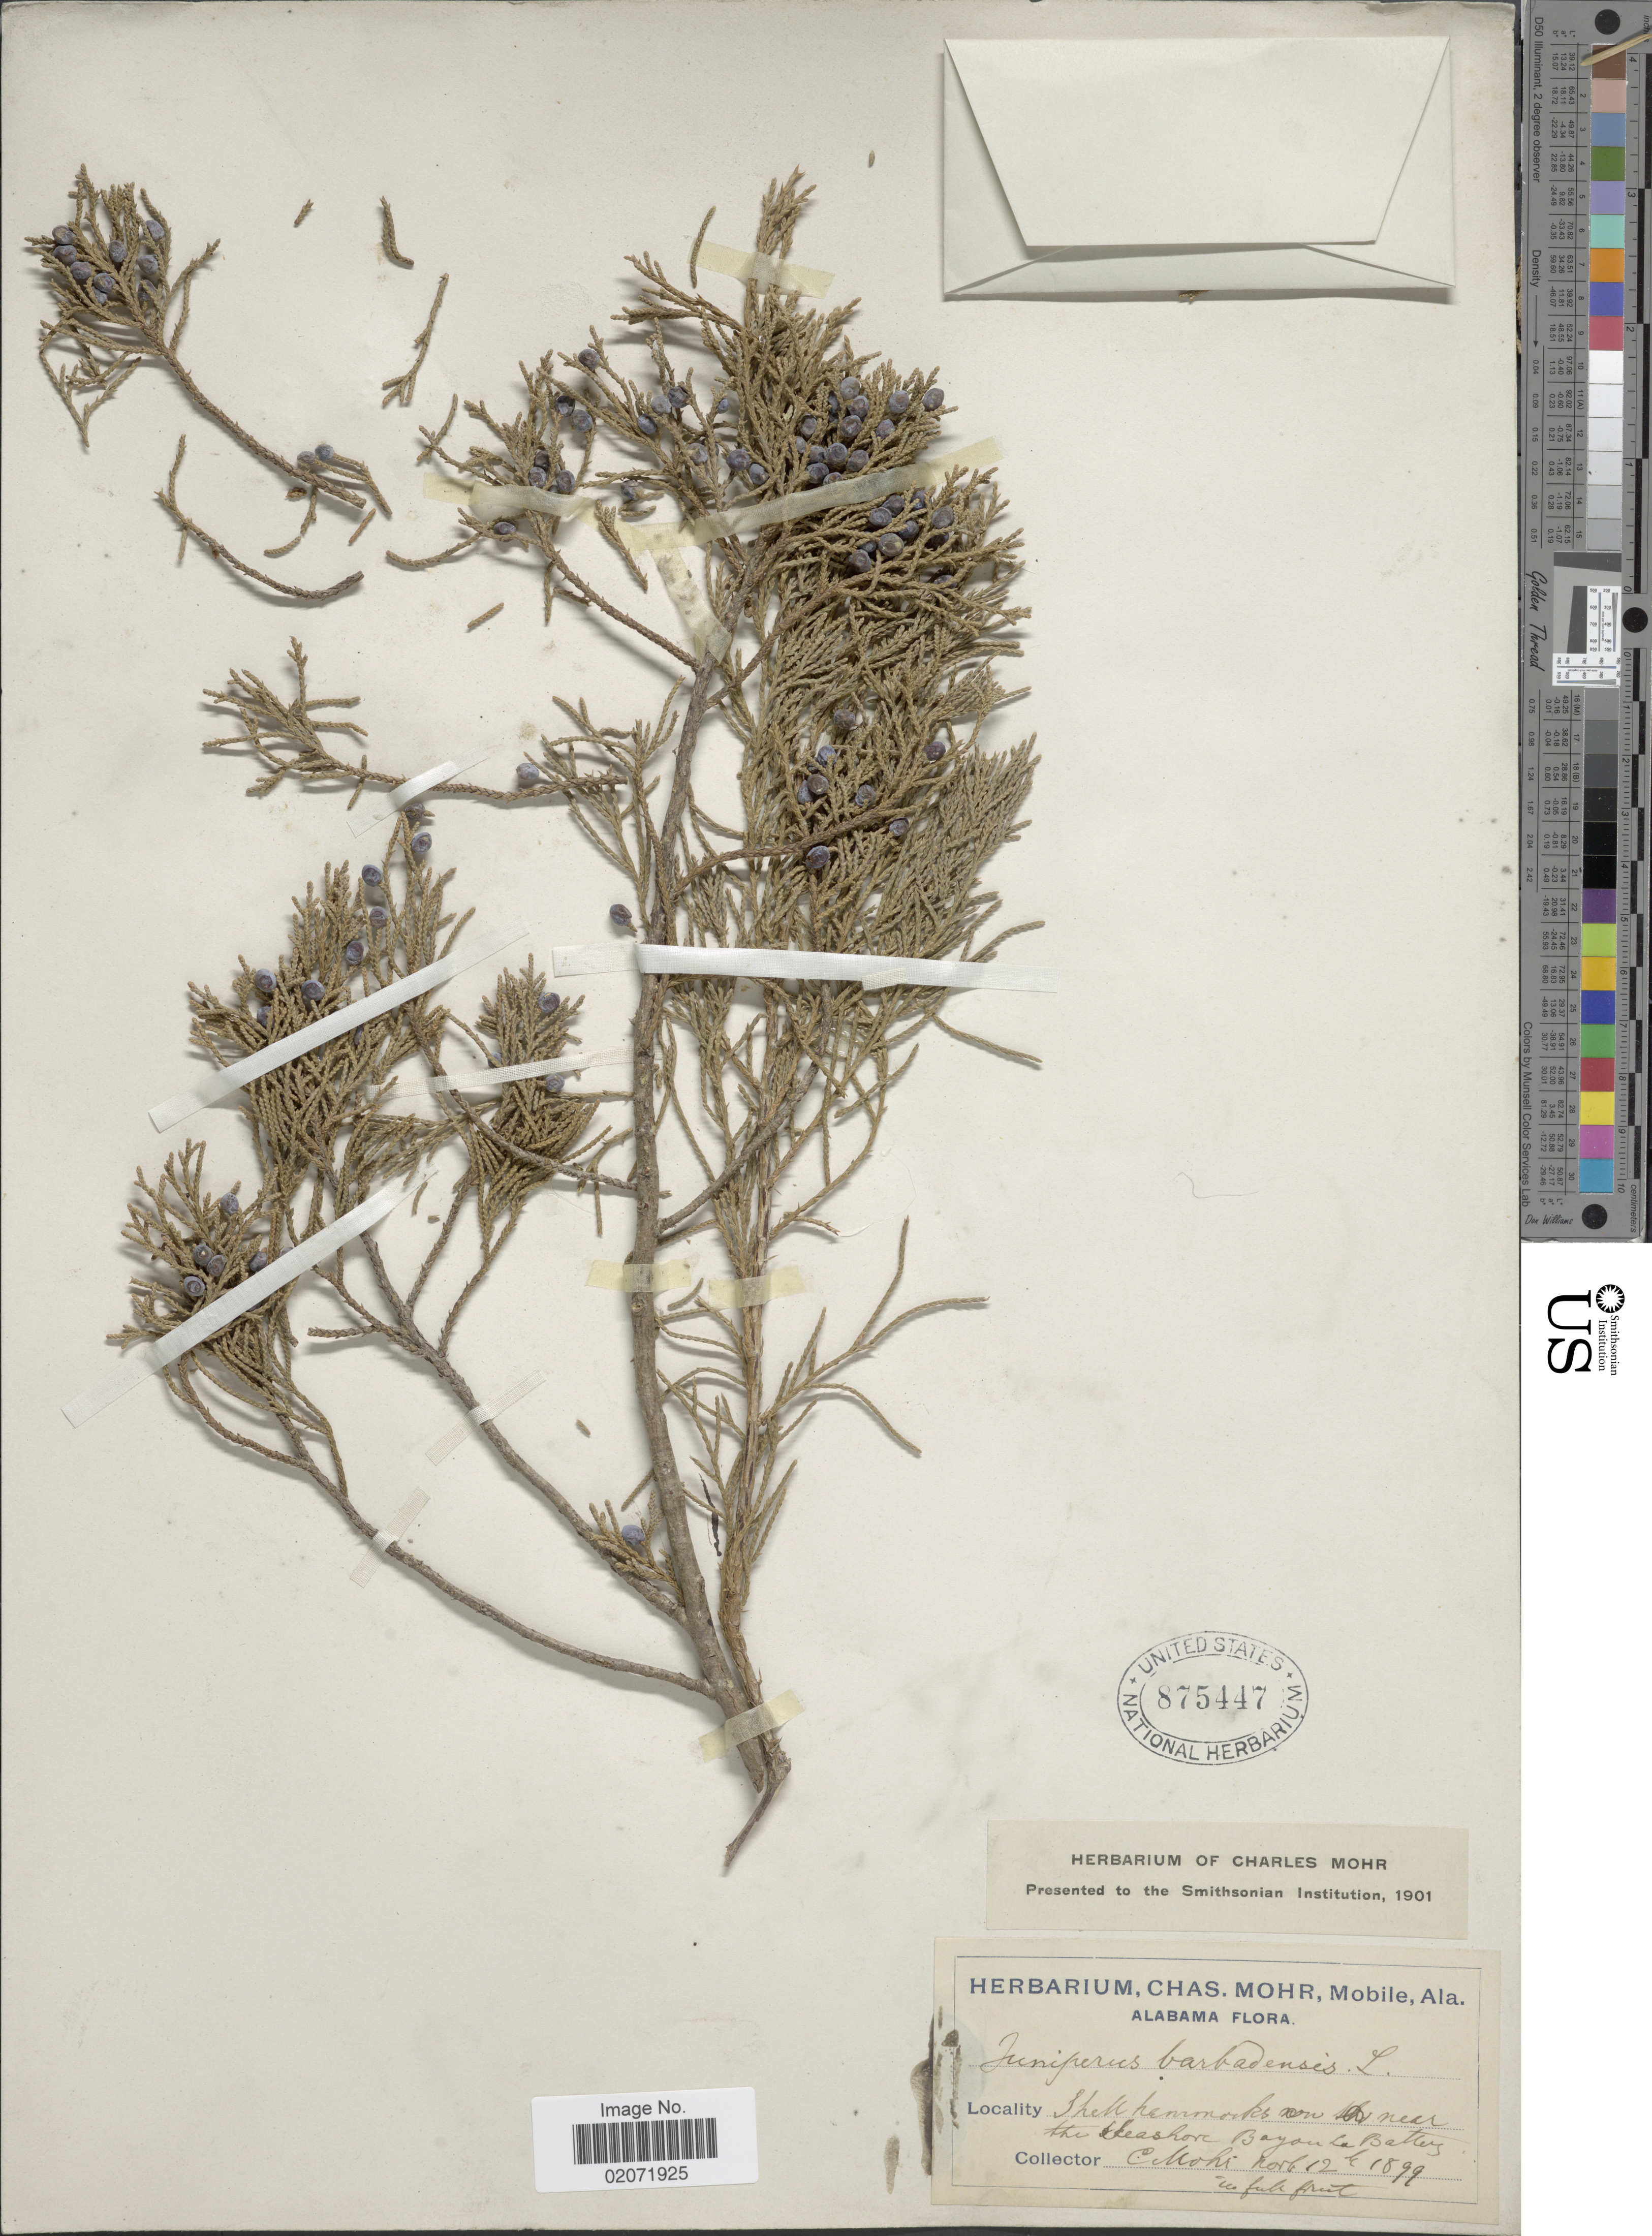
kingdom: Plantae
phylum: Tracheophyta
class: Pinopsida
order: Pinales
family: Cupressaceae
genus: Juniperus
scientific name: Juniperus silicicola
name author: (Small) L.H. Bailey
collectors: C. T. Mohr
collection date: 1899-11-12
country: United States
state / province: Alabama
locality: Shell hammock on near the seashore Bayou La Battery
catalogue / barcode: US 875447